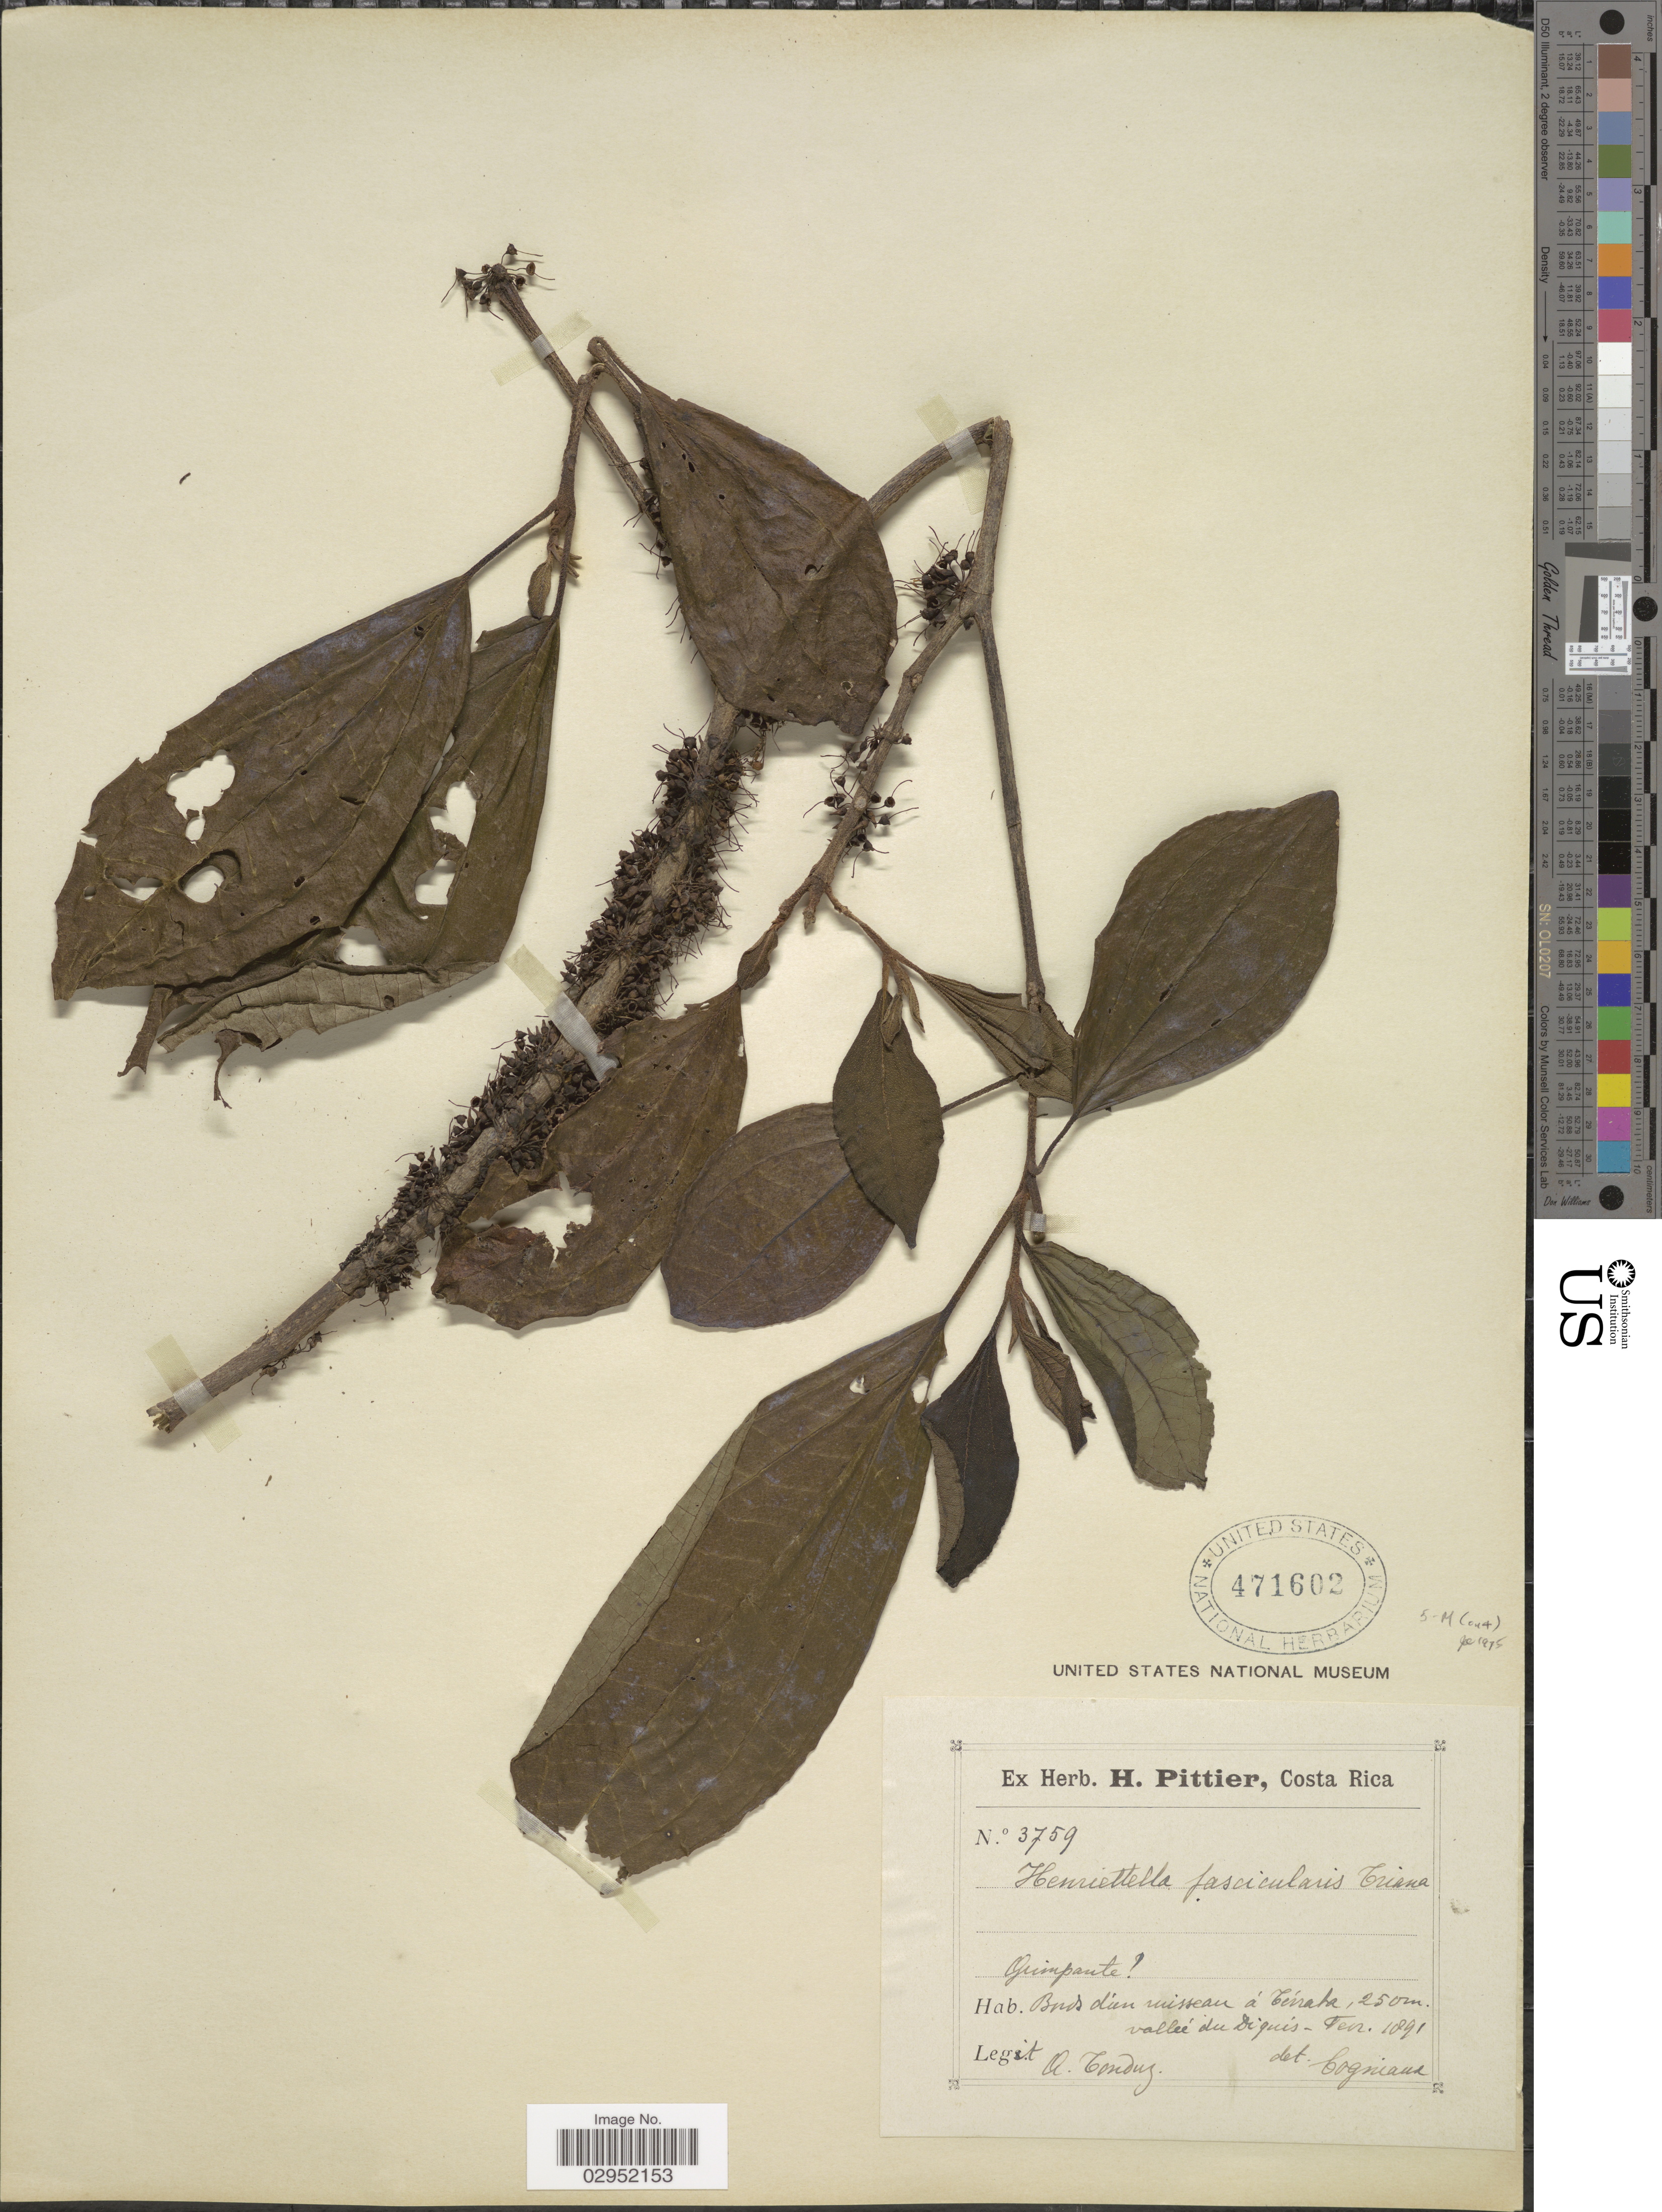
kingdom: Plantae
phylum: Tracheophyta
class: Magnoliopsida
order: Myrtales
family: Melastomataceae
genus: Henriettea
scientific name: Henriettea fascicularis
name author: (Sw.) M. Gómez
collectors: A. Tonduz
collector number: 3759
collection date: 1891-02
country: Costa Rica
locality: Á Térraba, vallée du Diquis.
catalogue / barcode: US 471602